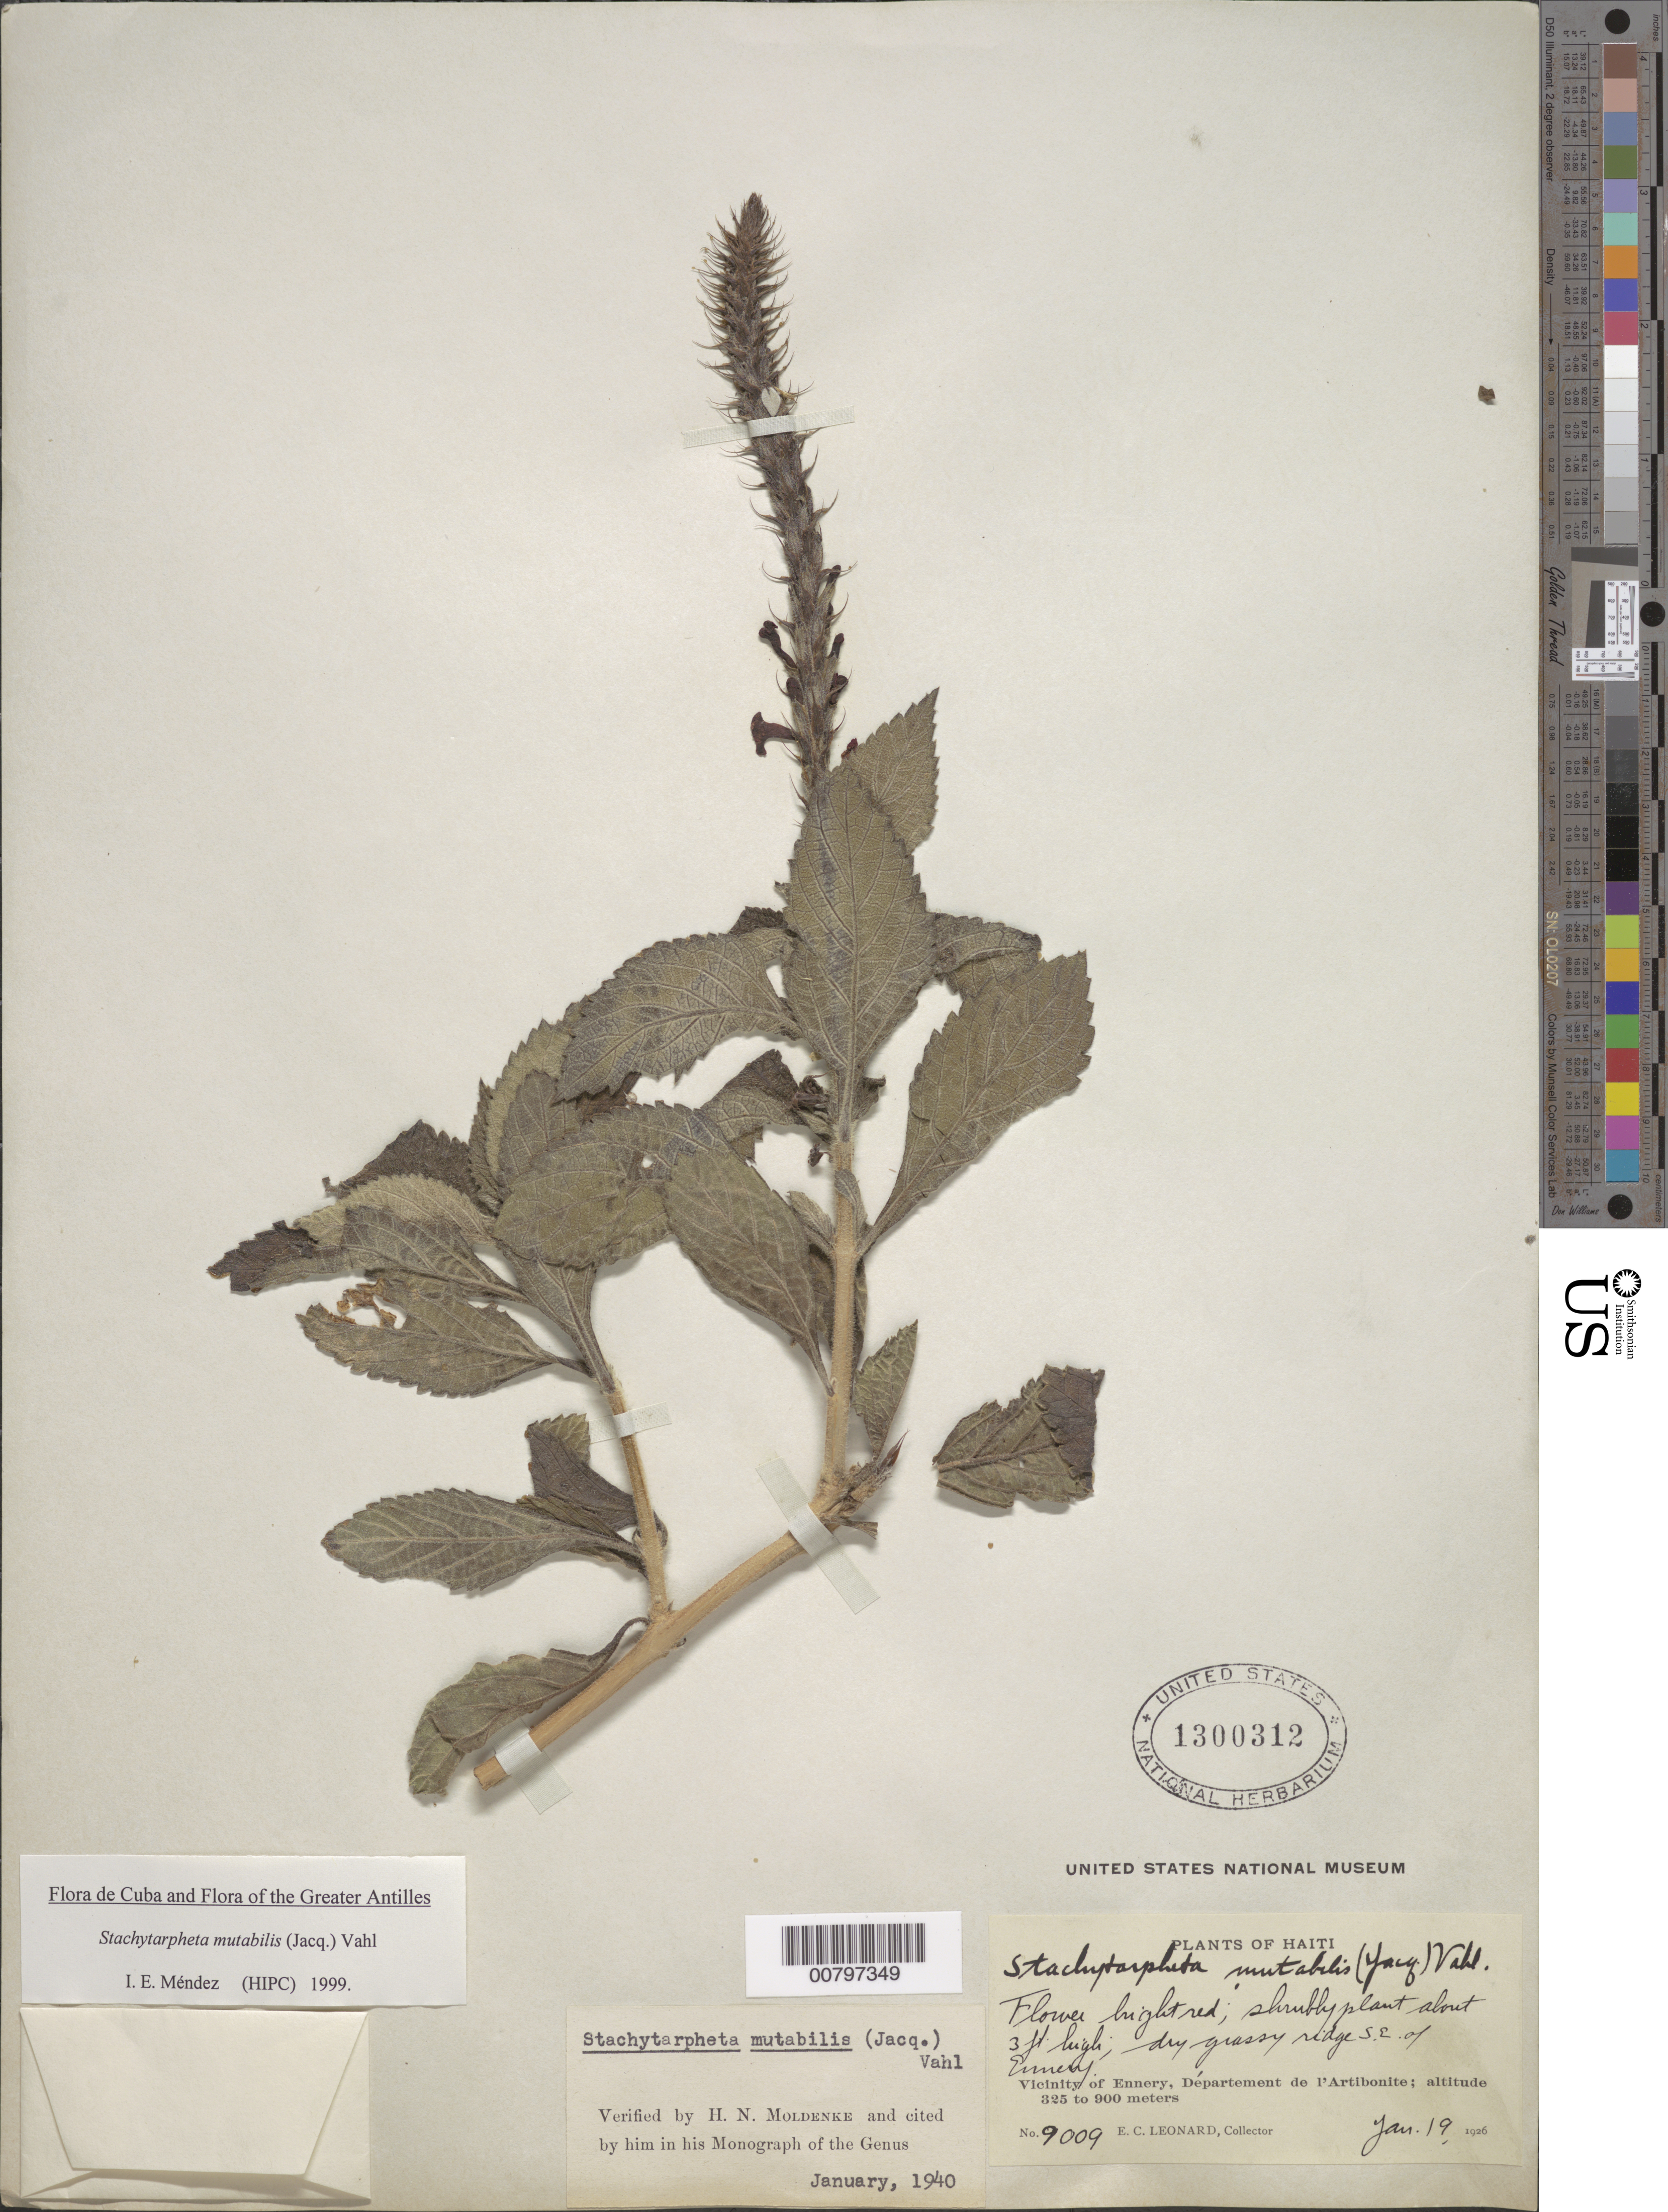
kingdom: Plantae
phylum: Tracheophyta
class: Magnoliopsida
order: Lamiales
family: Verbenaceae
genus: Stachytarpheta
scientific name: Stachytarpheta mutabilis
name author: (Jacq.) Vahl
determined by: Méndez, Isidro E., (HIPC)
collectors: E. C. Leonard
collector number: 9009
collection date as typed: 19 Jan 1926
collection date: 1926-01-19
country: Haiti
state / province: Artibonite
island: Hispaniola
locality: SE of Ennery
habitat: Dry grassy ridge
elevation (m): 325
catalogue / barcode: US 1300312